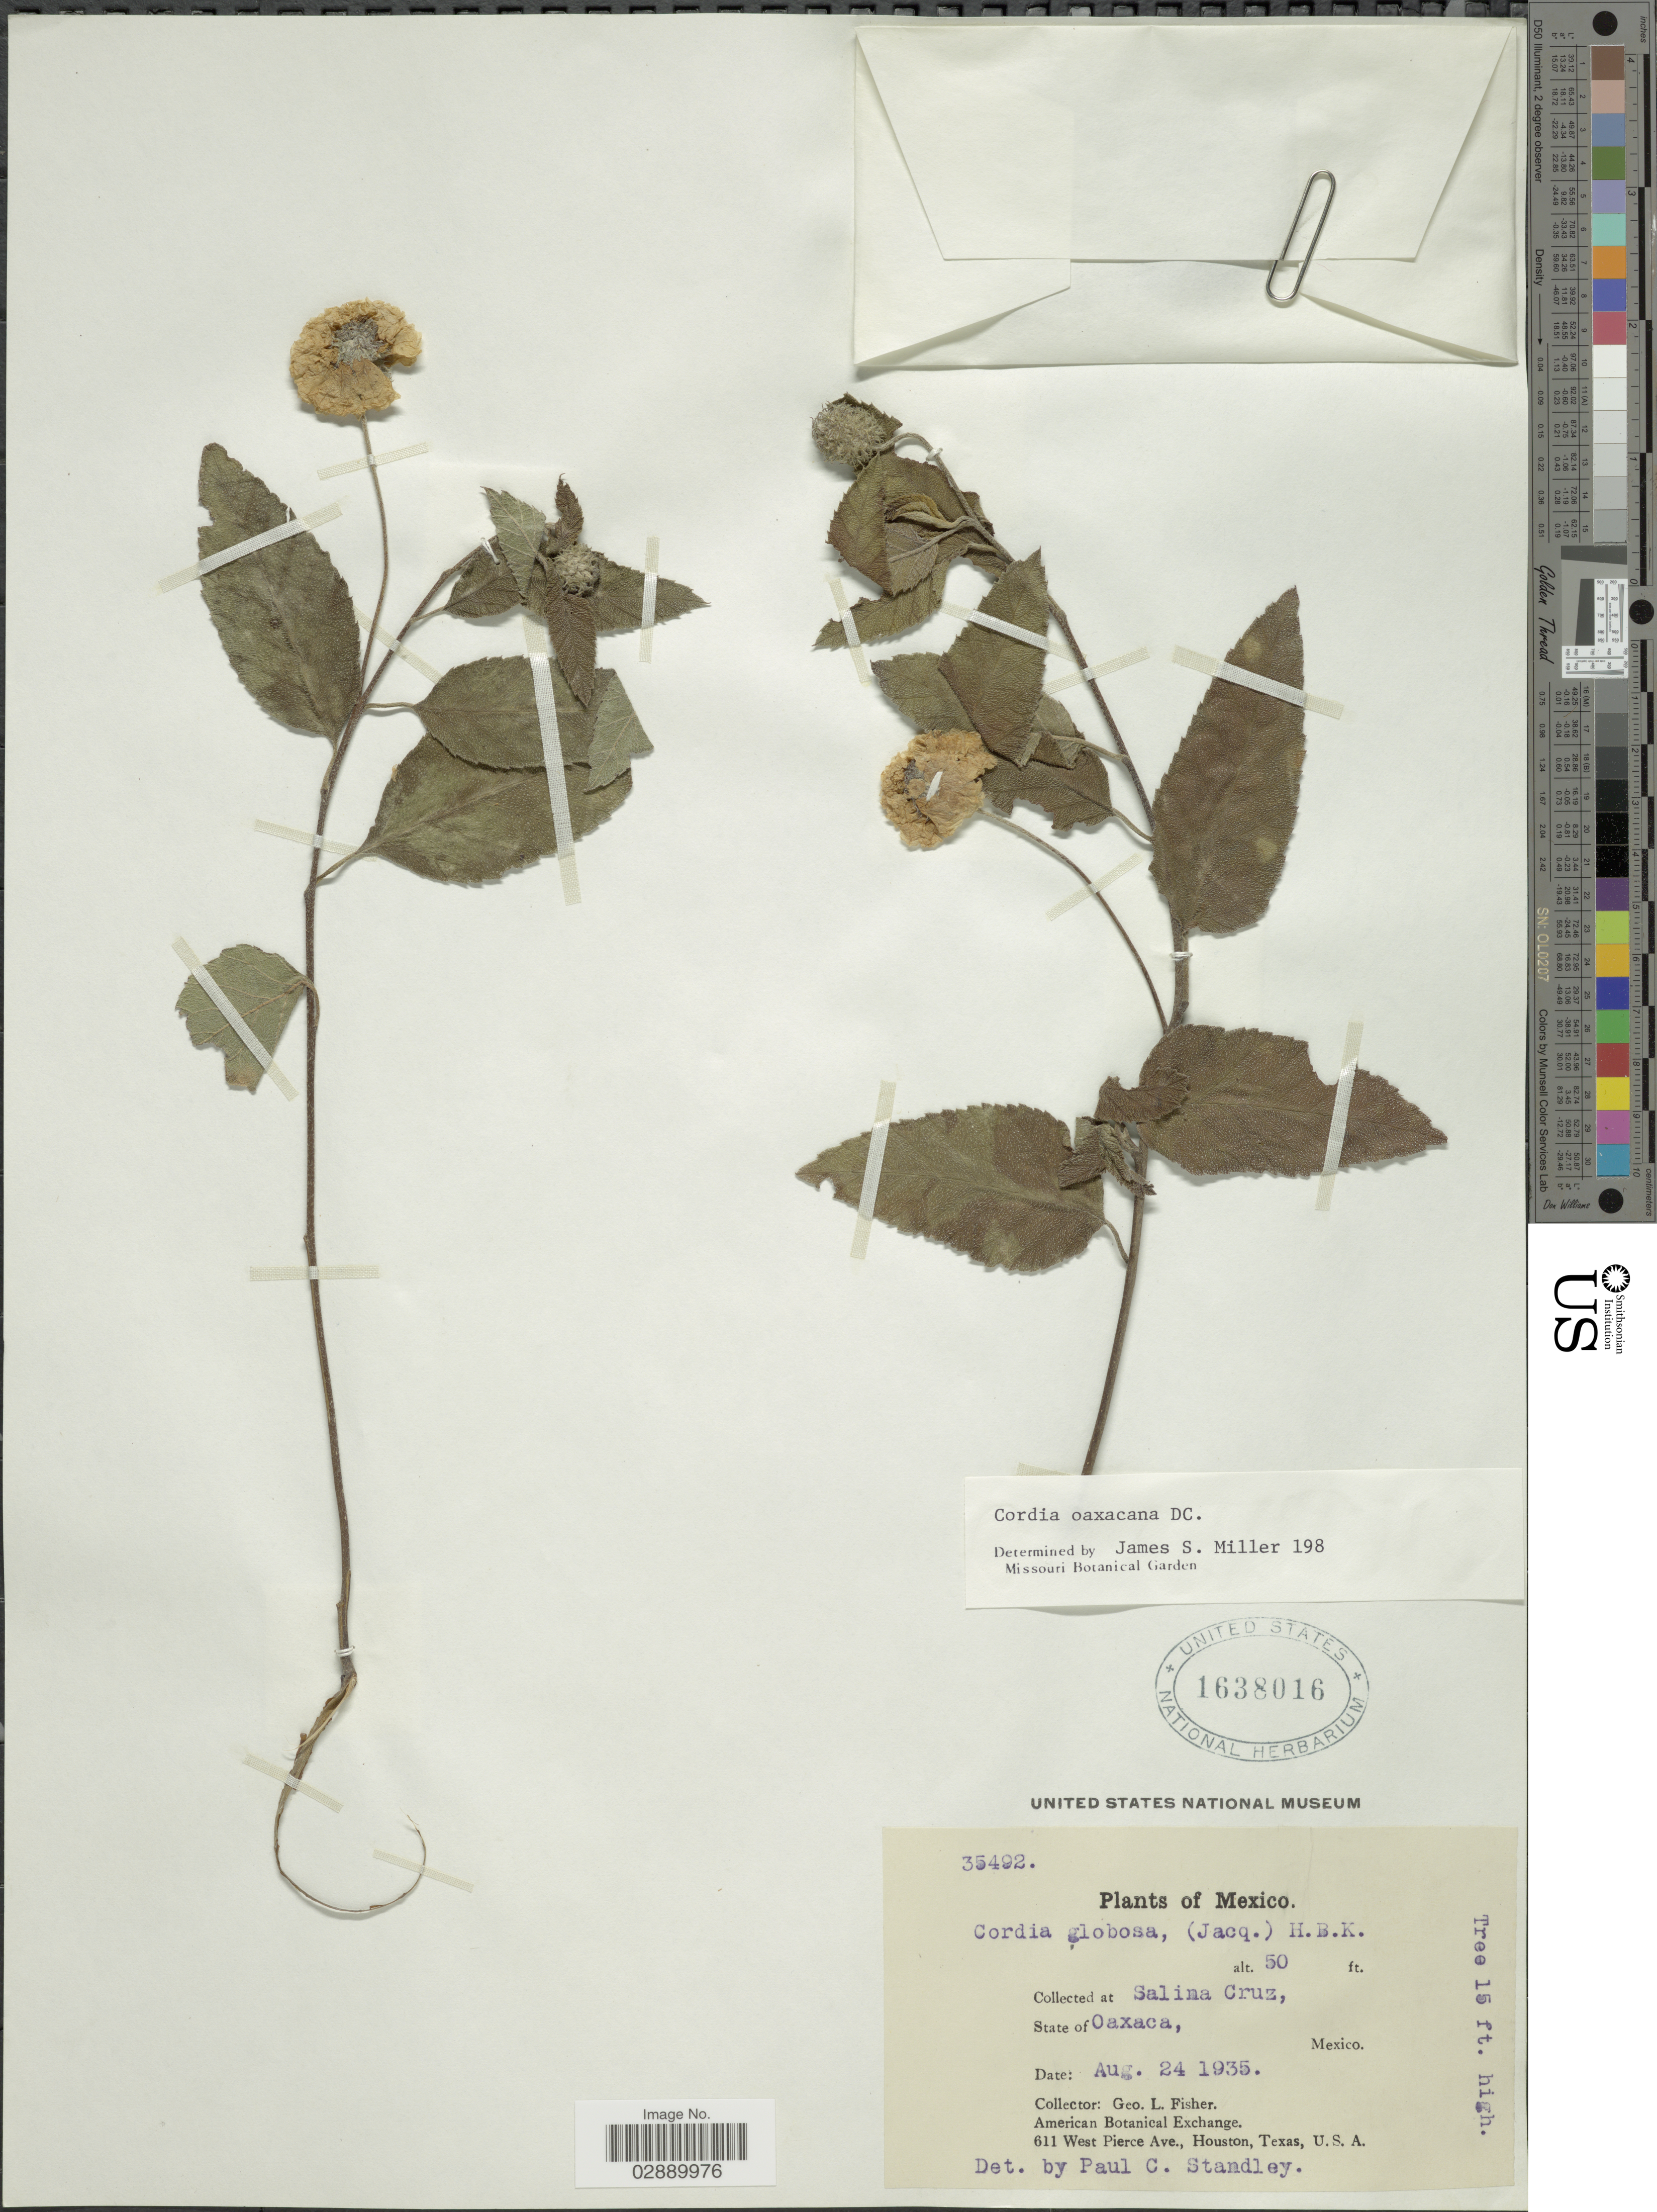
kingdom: Plantae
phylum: Tracheophyta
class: Magnoliopsida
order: Boraginales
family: Cordiaceae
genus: Cordia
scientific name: Cordia oaxacana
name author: A. DC.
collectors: G. L. Fisher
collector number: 35492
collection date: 1935-08-24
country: Mexico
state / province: Oaxaca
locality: Salina Cruz.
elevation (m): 15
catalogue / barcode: US 1638016